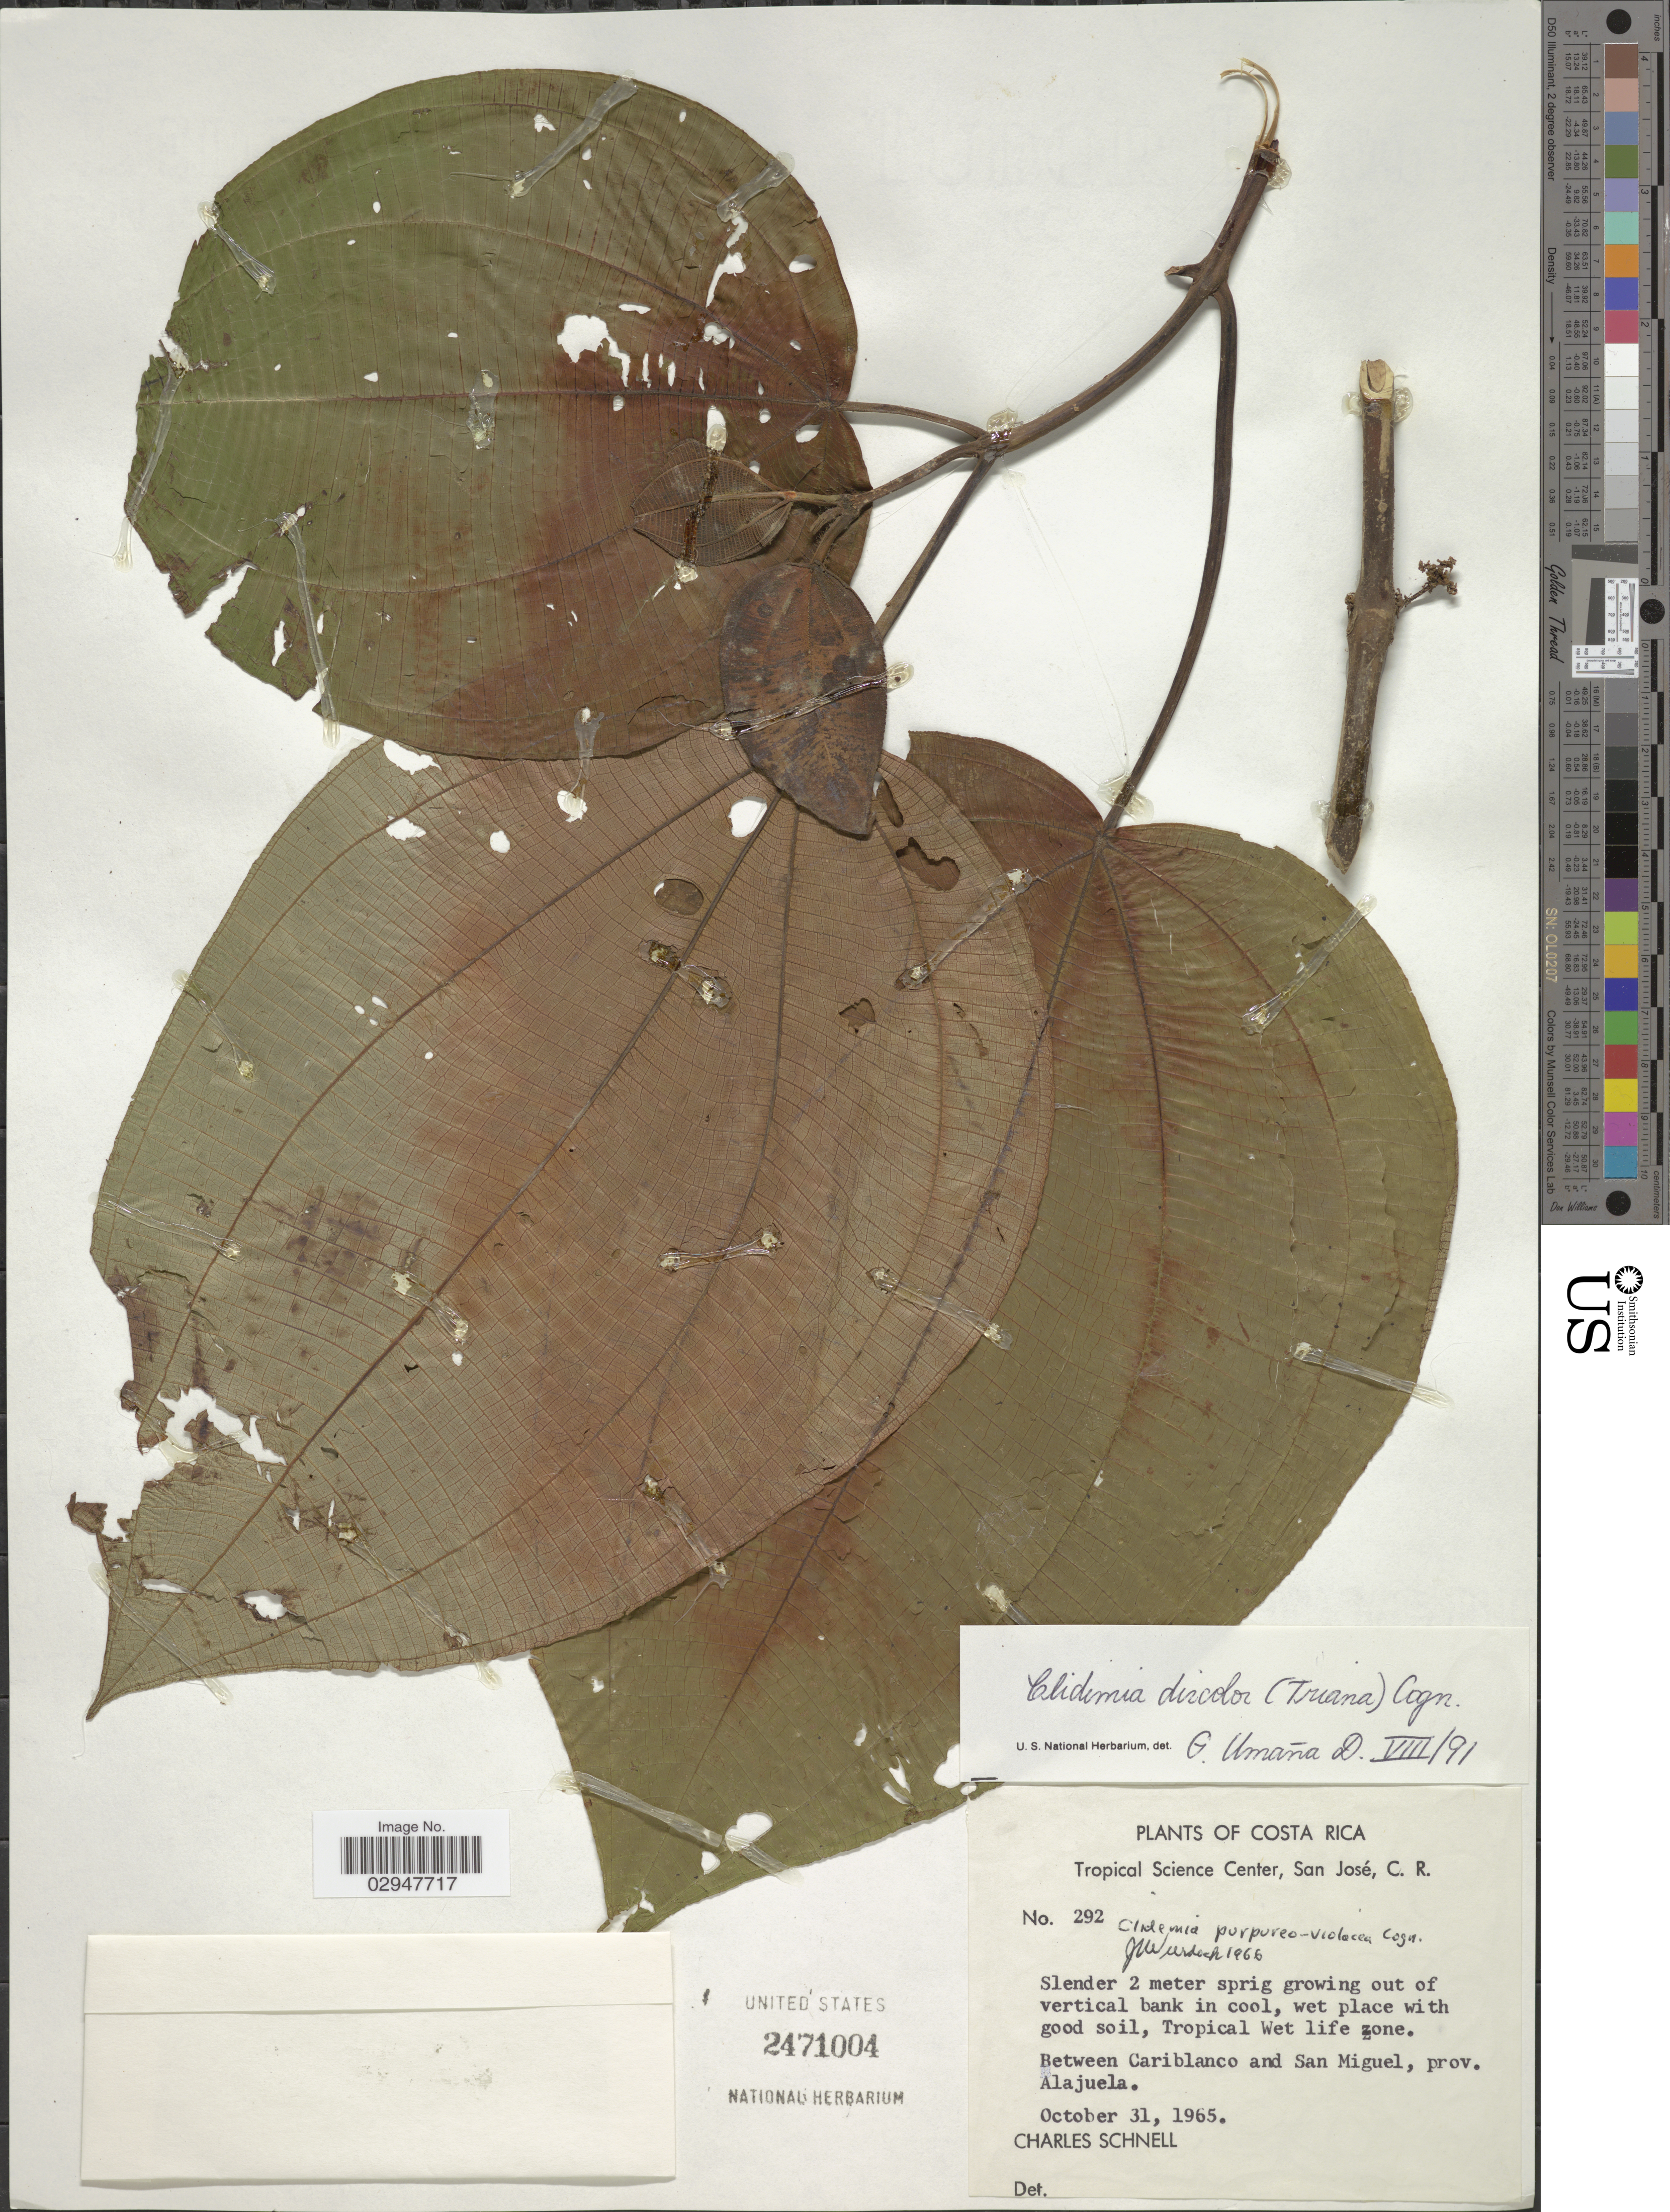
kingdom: Plantae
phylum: Tracheophyta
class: Magnoliopsida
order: Myrtales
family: Melastomataceae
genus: Clidemia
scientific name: Clidemia discolor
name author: (Triana) Cogn.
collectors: C. Schnell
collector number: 292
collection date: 1965-10-31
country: Costa Rica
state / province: Alajuela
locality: Tropical Wet Life Zone. Between Cariblanco and San Miguel.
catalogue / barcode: US 2471004